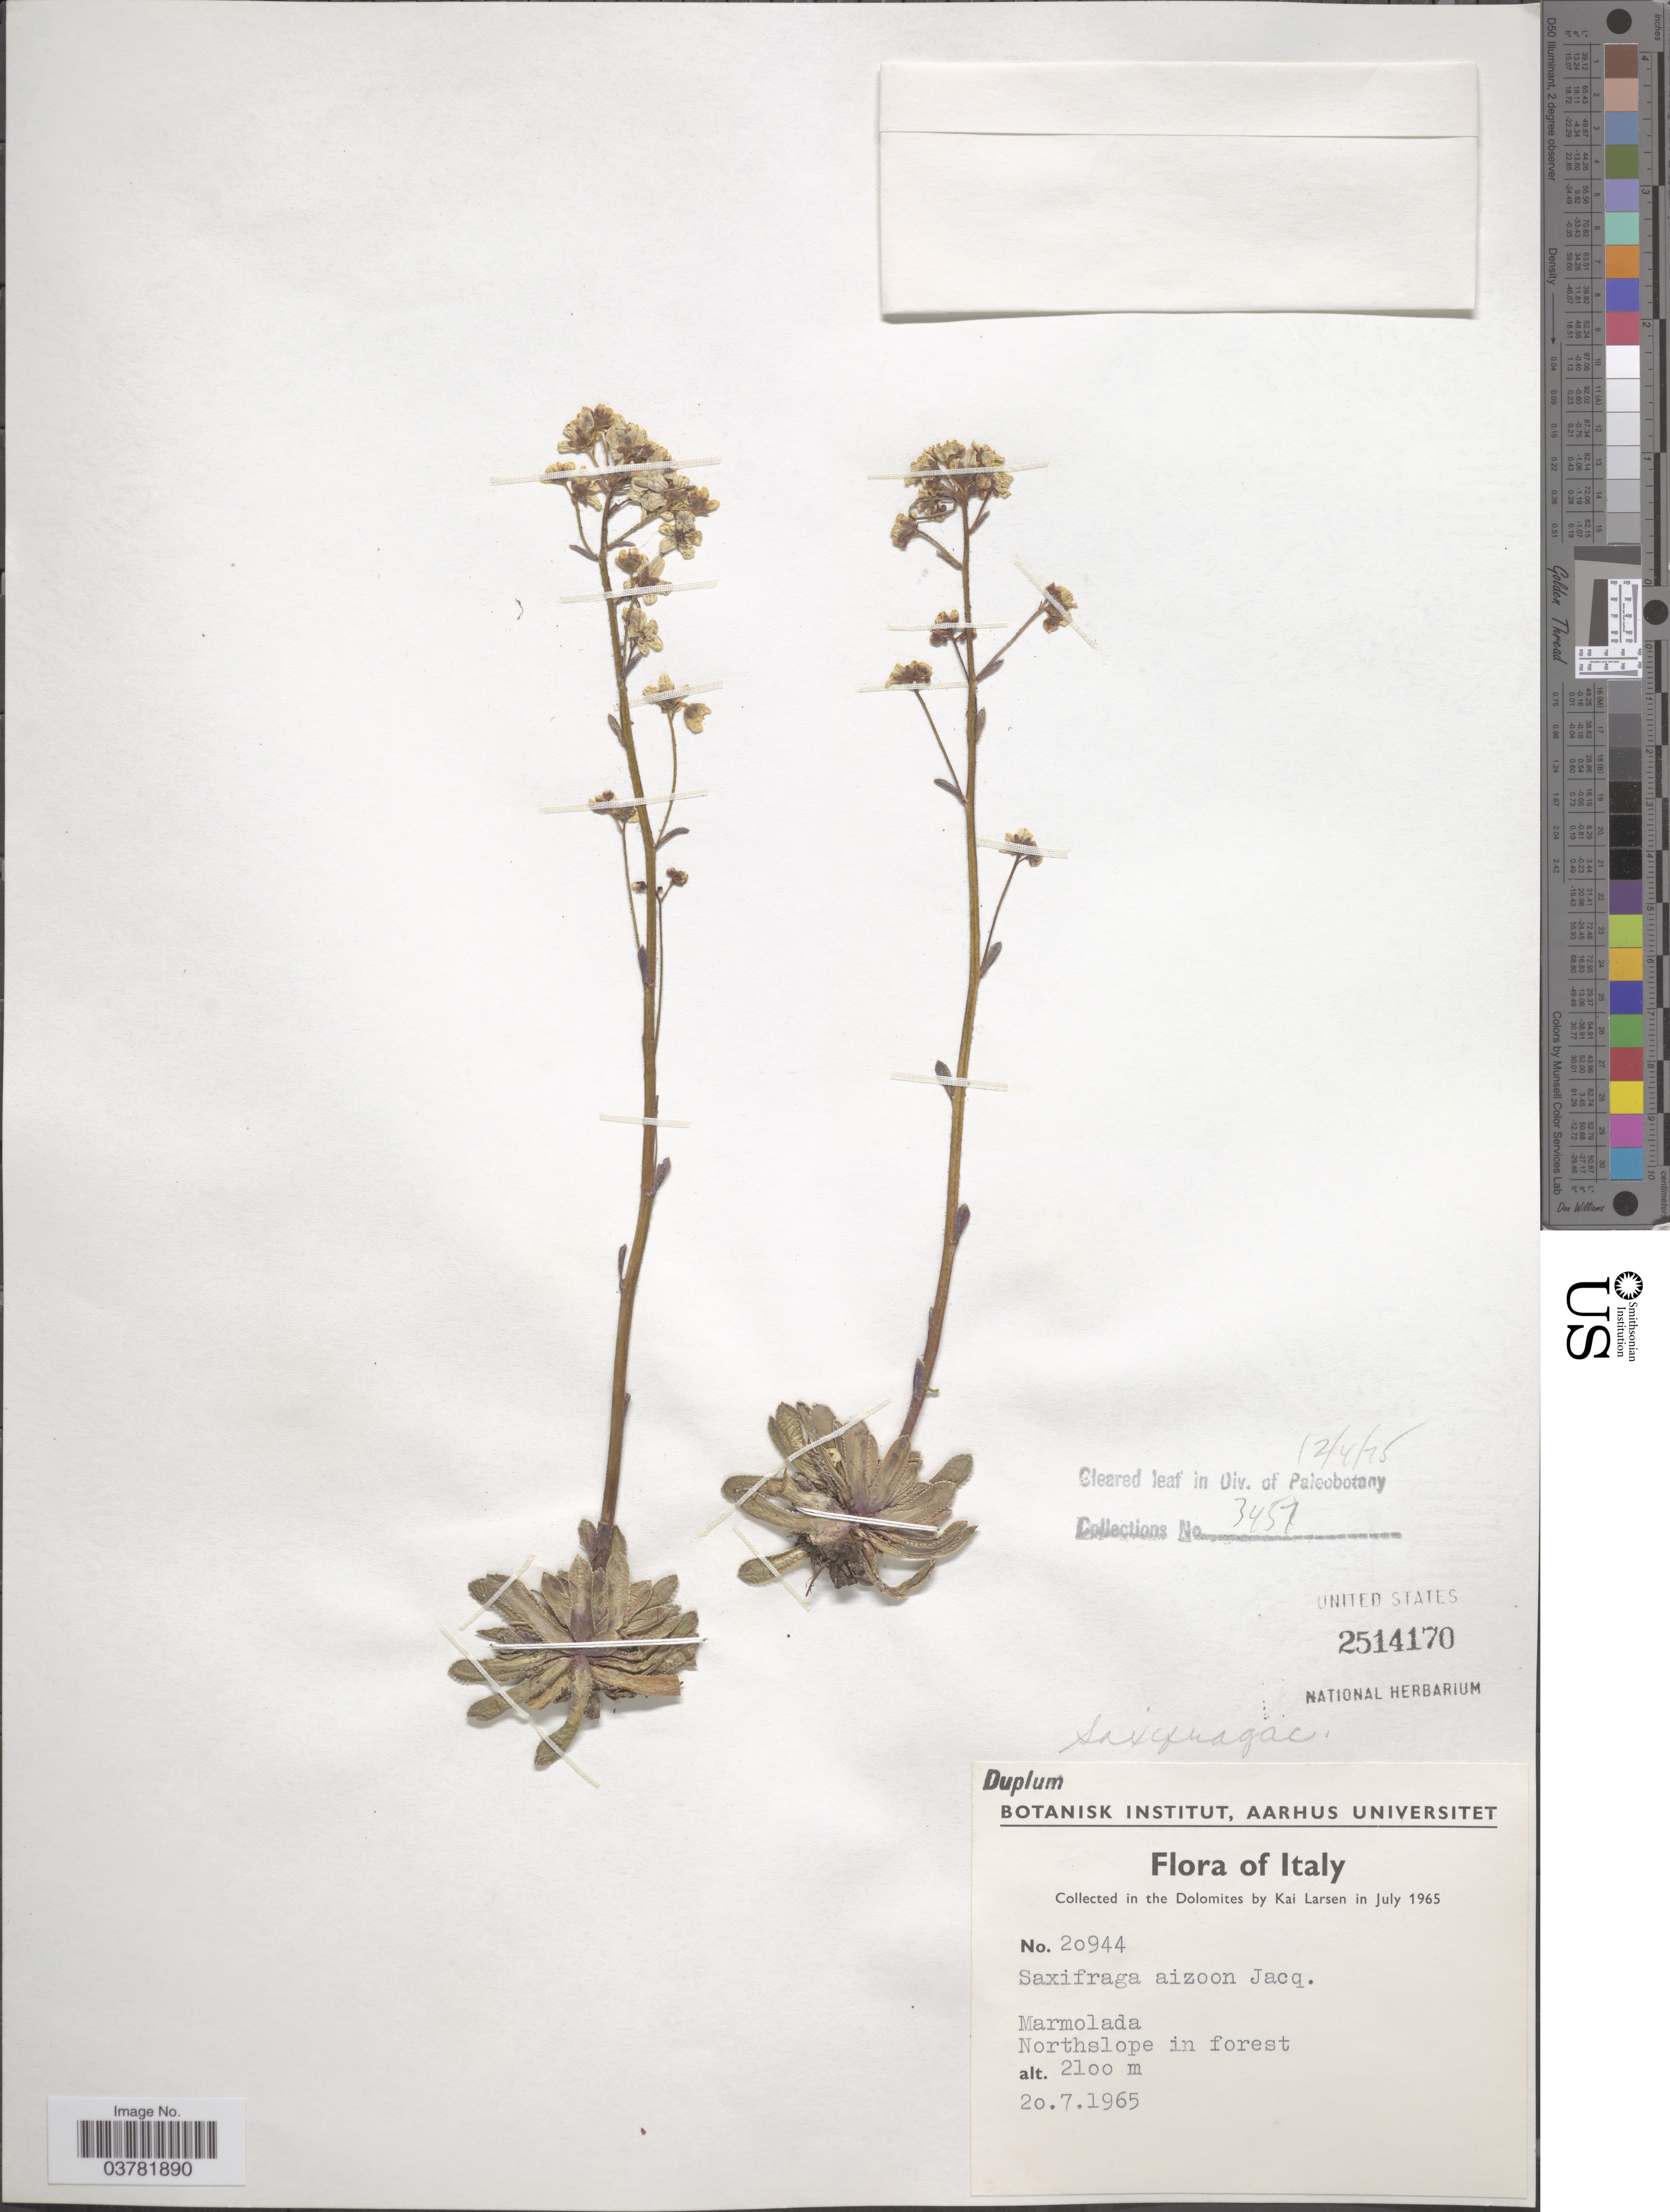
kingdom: Plantae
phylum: Tracheophyta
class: Magnoliopsida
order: Saxifragales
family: Saxifragaceae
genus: Saxifraga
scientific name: Saxifraga aizoon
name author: Jacq.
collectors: K. Larsen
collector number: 20944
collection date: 1965-07-20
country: Italy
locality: In the Dolomites. Marmolada. Northslope in forest.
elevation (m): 2100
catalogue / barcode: US 2514170